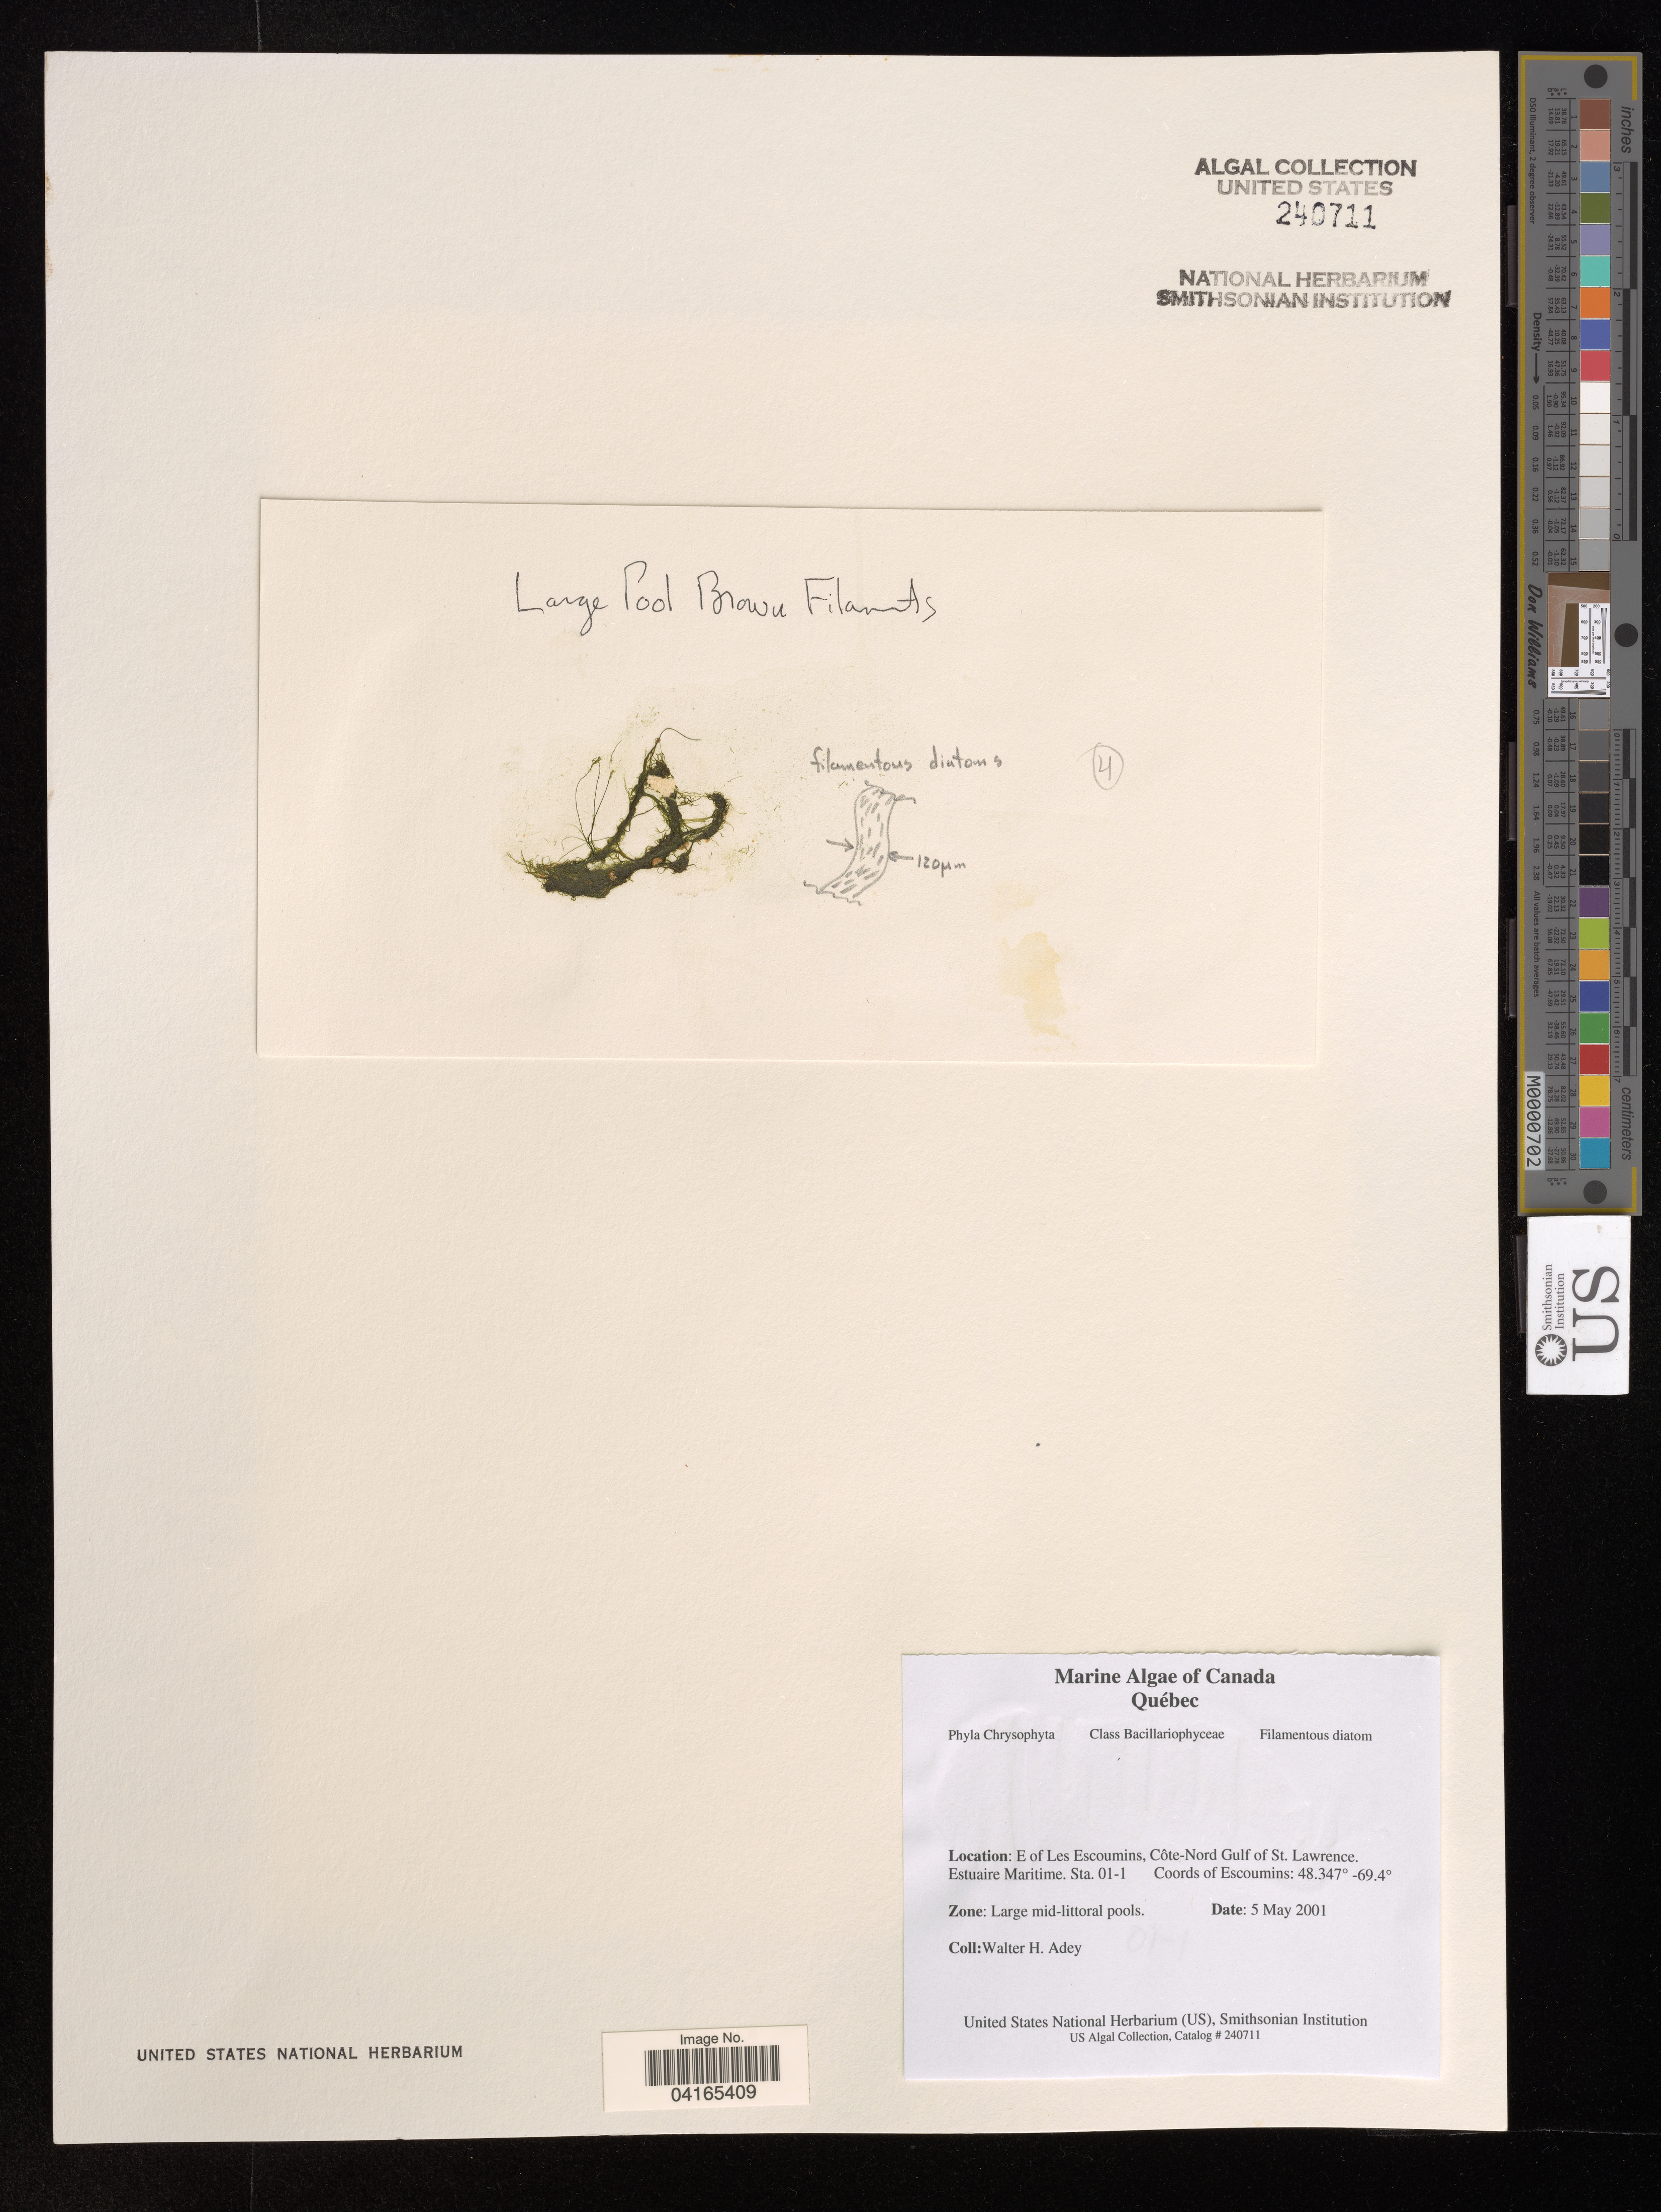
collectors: W. H. Adey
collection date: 2001-05-05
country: Canada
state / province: Quebec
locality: E of Les Escoumins, Cote-Nord Gulf of St. Lawrence. Estuarie Maritime. Sta. 01-1.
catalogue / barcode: US 240711